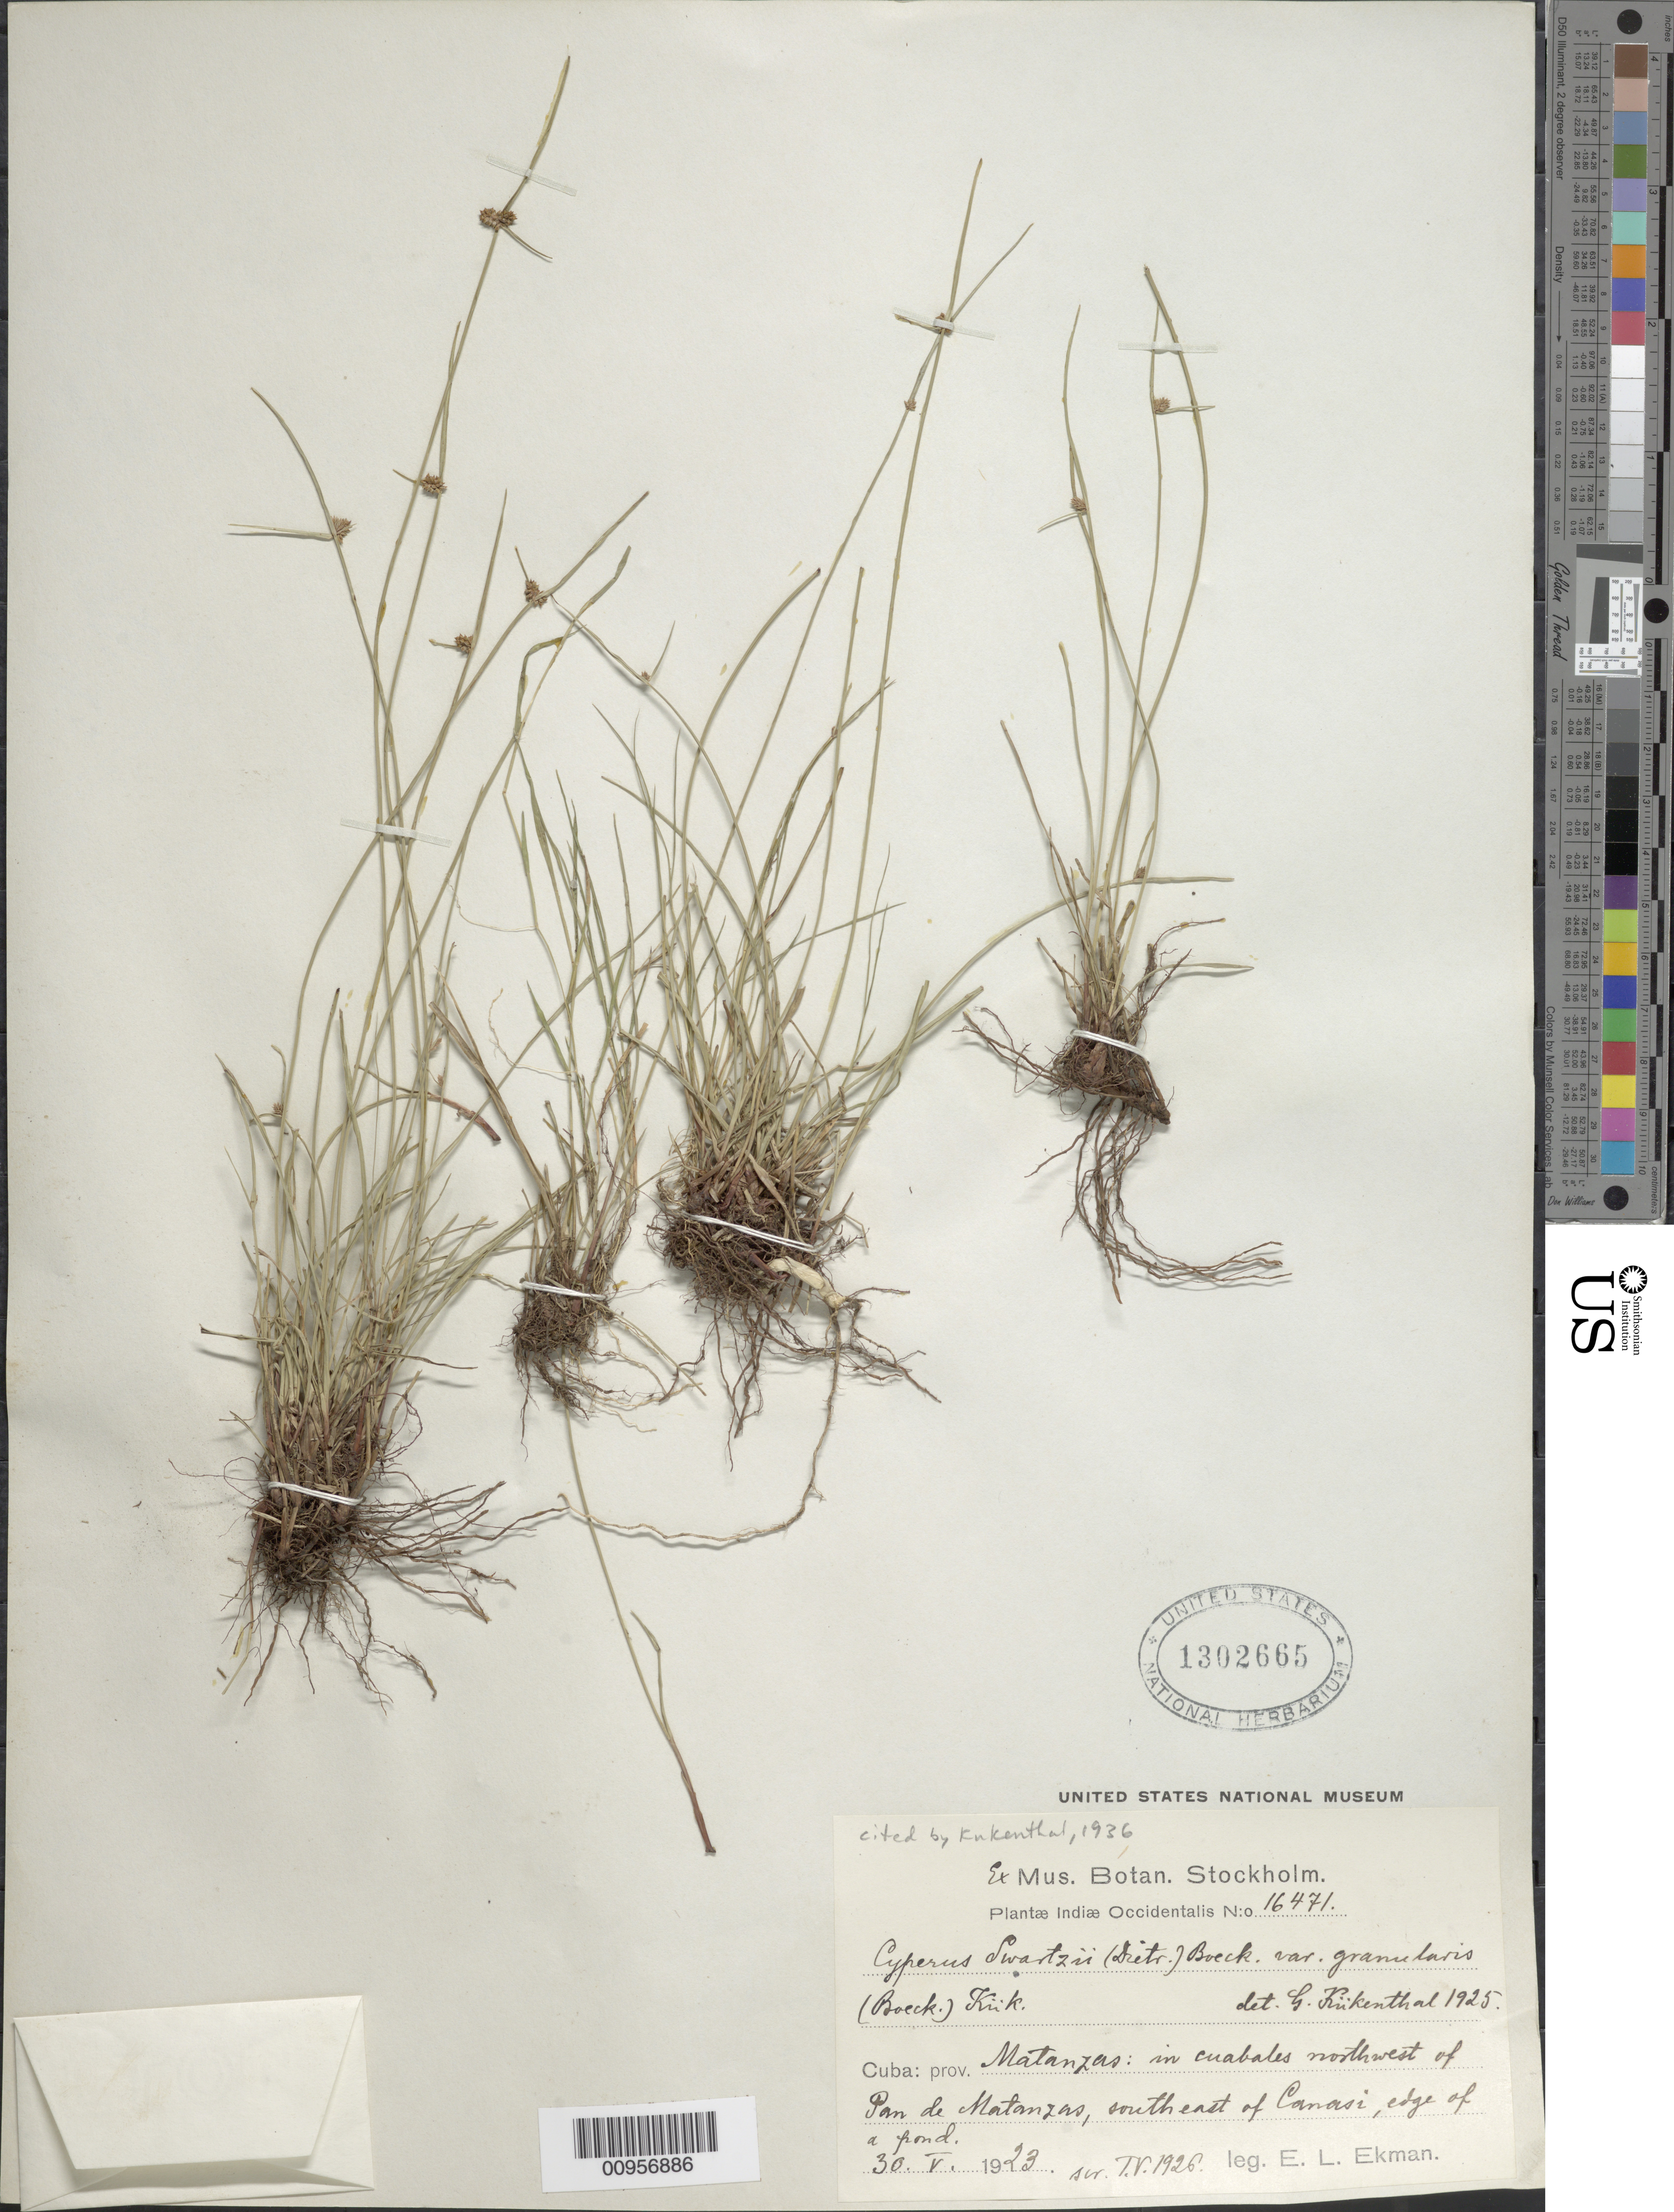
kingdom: Plantae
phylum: Tracheophyta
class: Liliopsida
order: Poales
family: Cyperaceae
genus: Cyperus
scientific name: Cyperus swartzii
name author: (A. Dietr.) Boeckeler ex Kük.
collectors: E. L. Ekman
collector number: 16471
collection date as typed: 30 May 1923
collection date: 1923-05-30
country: Cuba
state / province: Matanzas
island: Cuba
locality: In cuabales northwest of "Pan"de Matanzas, southeast of Canasi, edge of pond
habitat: Edge of pond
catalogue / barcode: US 1302665